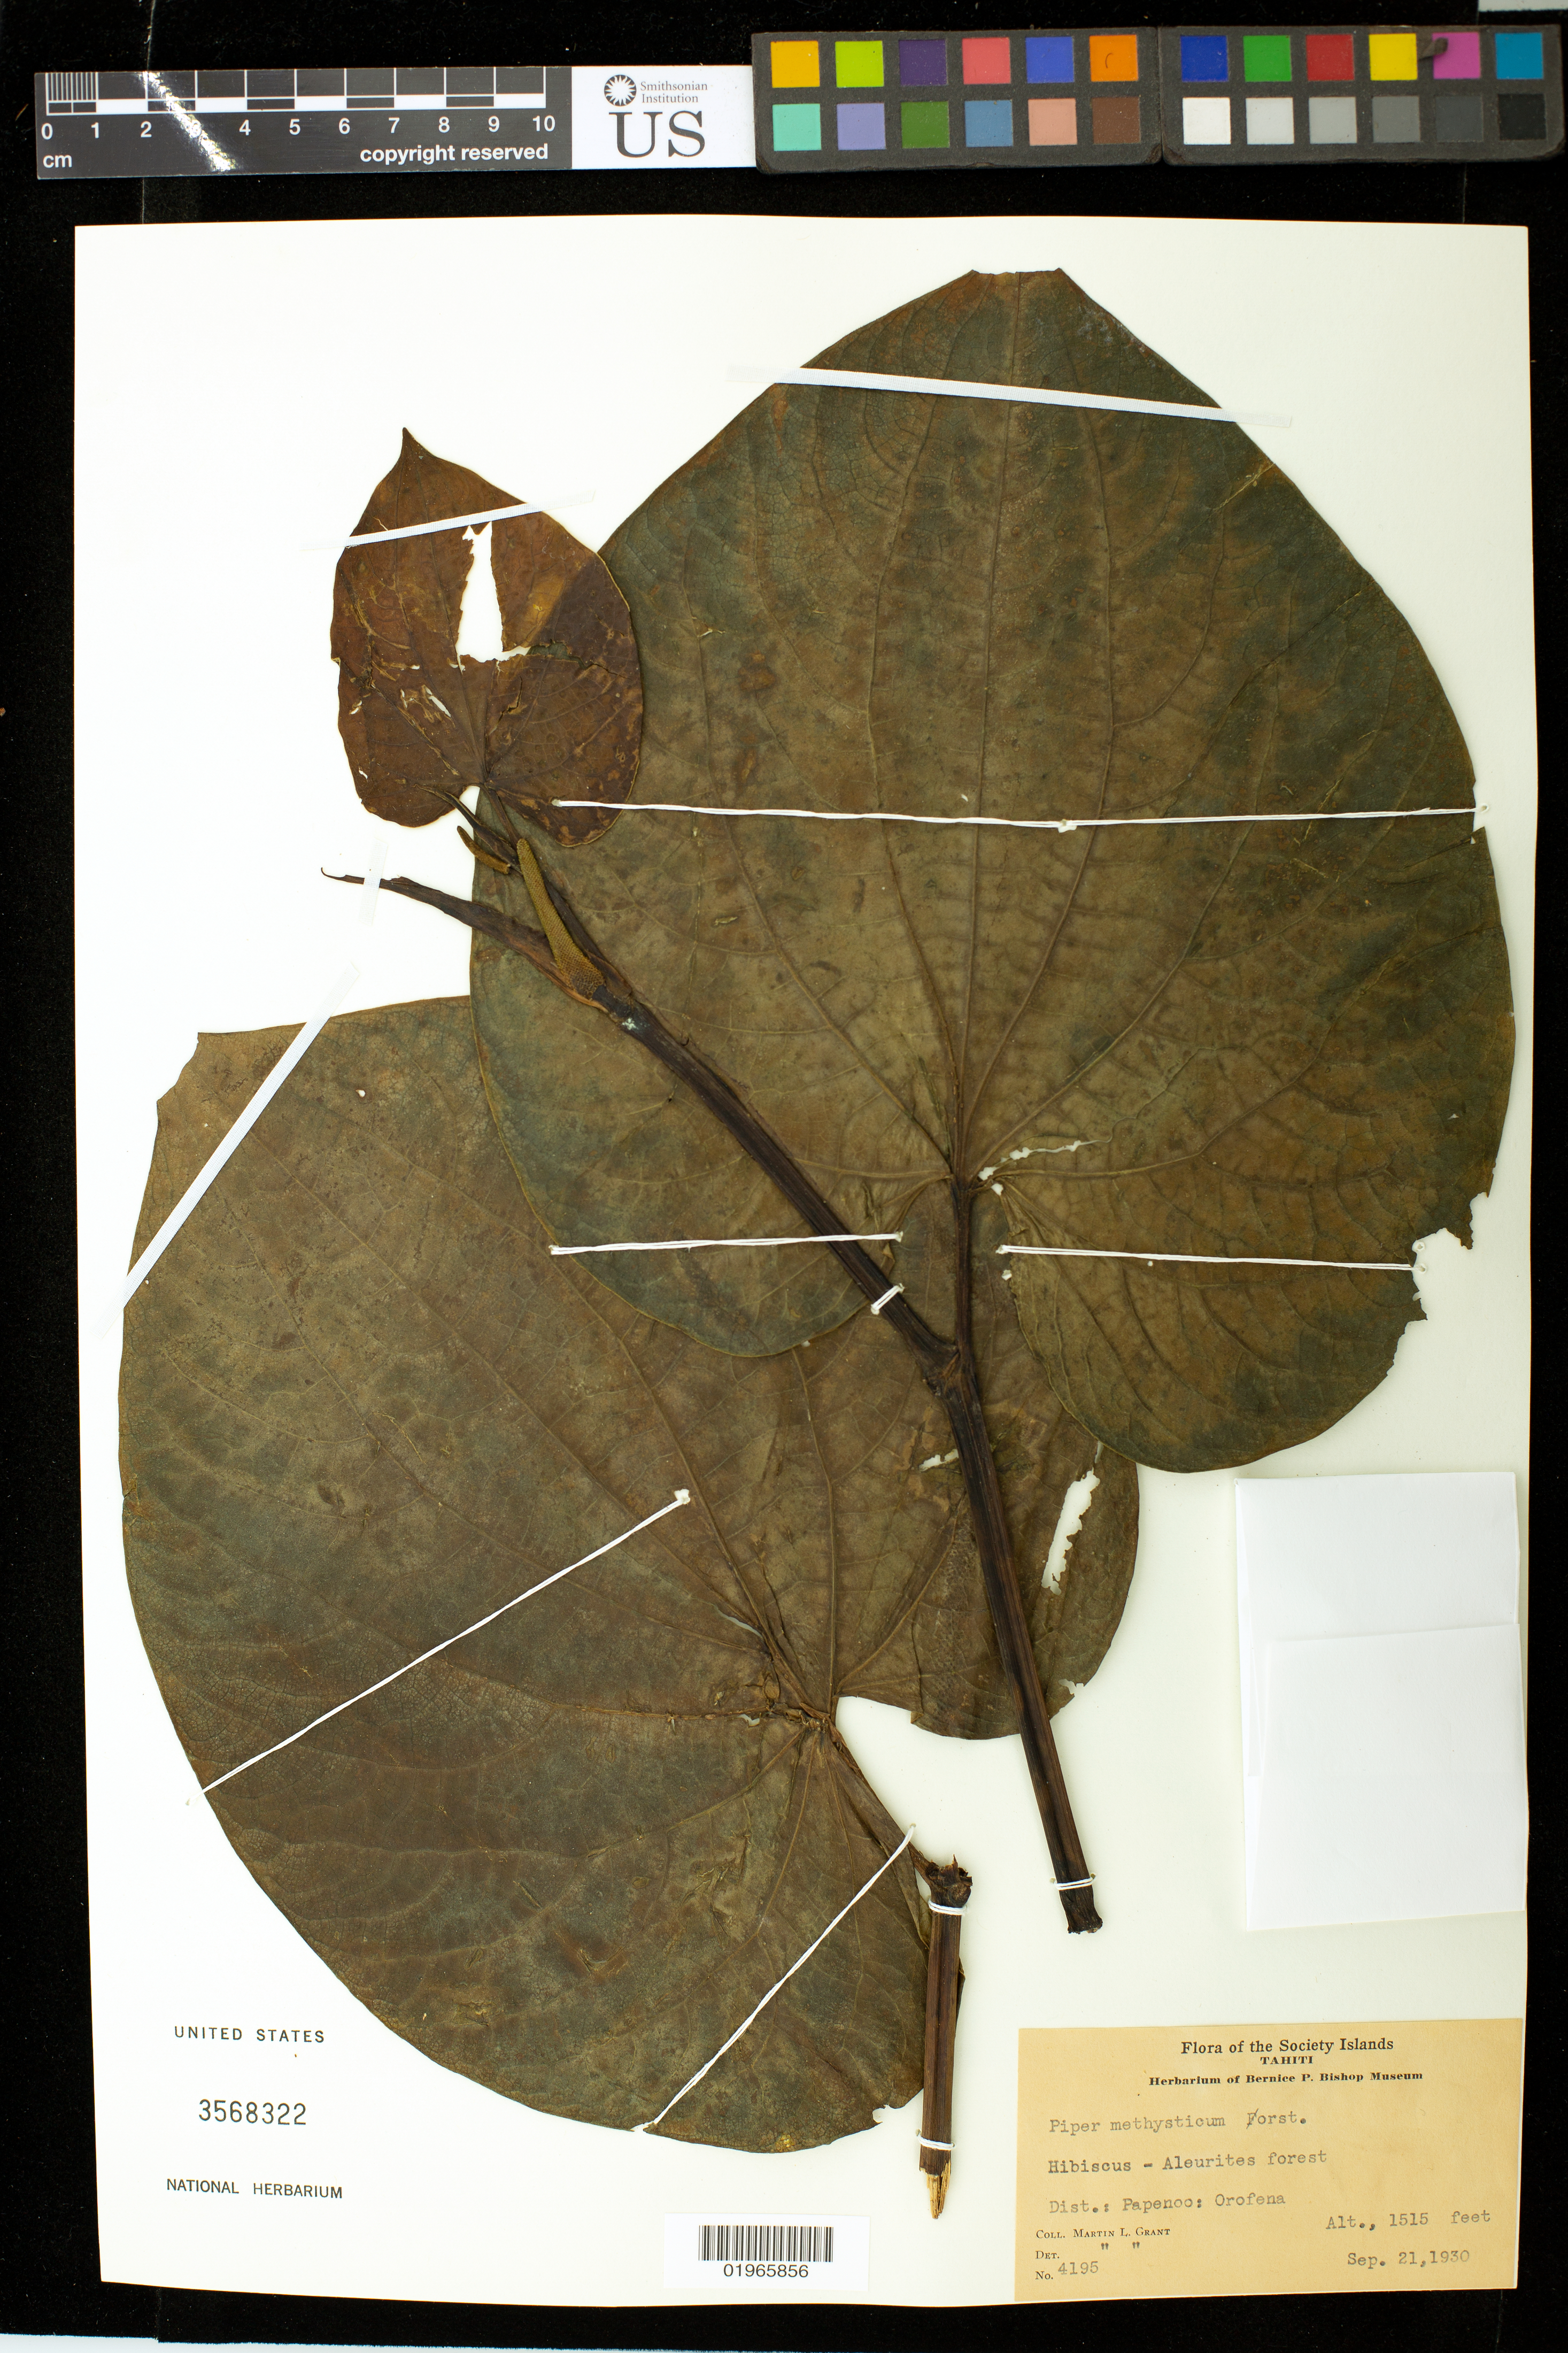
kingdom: Plantae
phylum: Tracheophyta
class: Magnoliopsida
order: Piperales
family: Piperaceae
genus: Piper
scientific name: Piper methysticum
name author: J.R. Forst. & G. Forst.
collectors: M. L. Grant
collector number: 4195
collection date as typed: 21 Sep 1930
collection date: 1930-09-21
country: French Polynesia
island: Tahiti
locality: Dist. Papenoo, Orofena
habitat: Forest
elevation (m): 462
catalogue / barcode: US 3568322